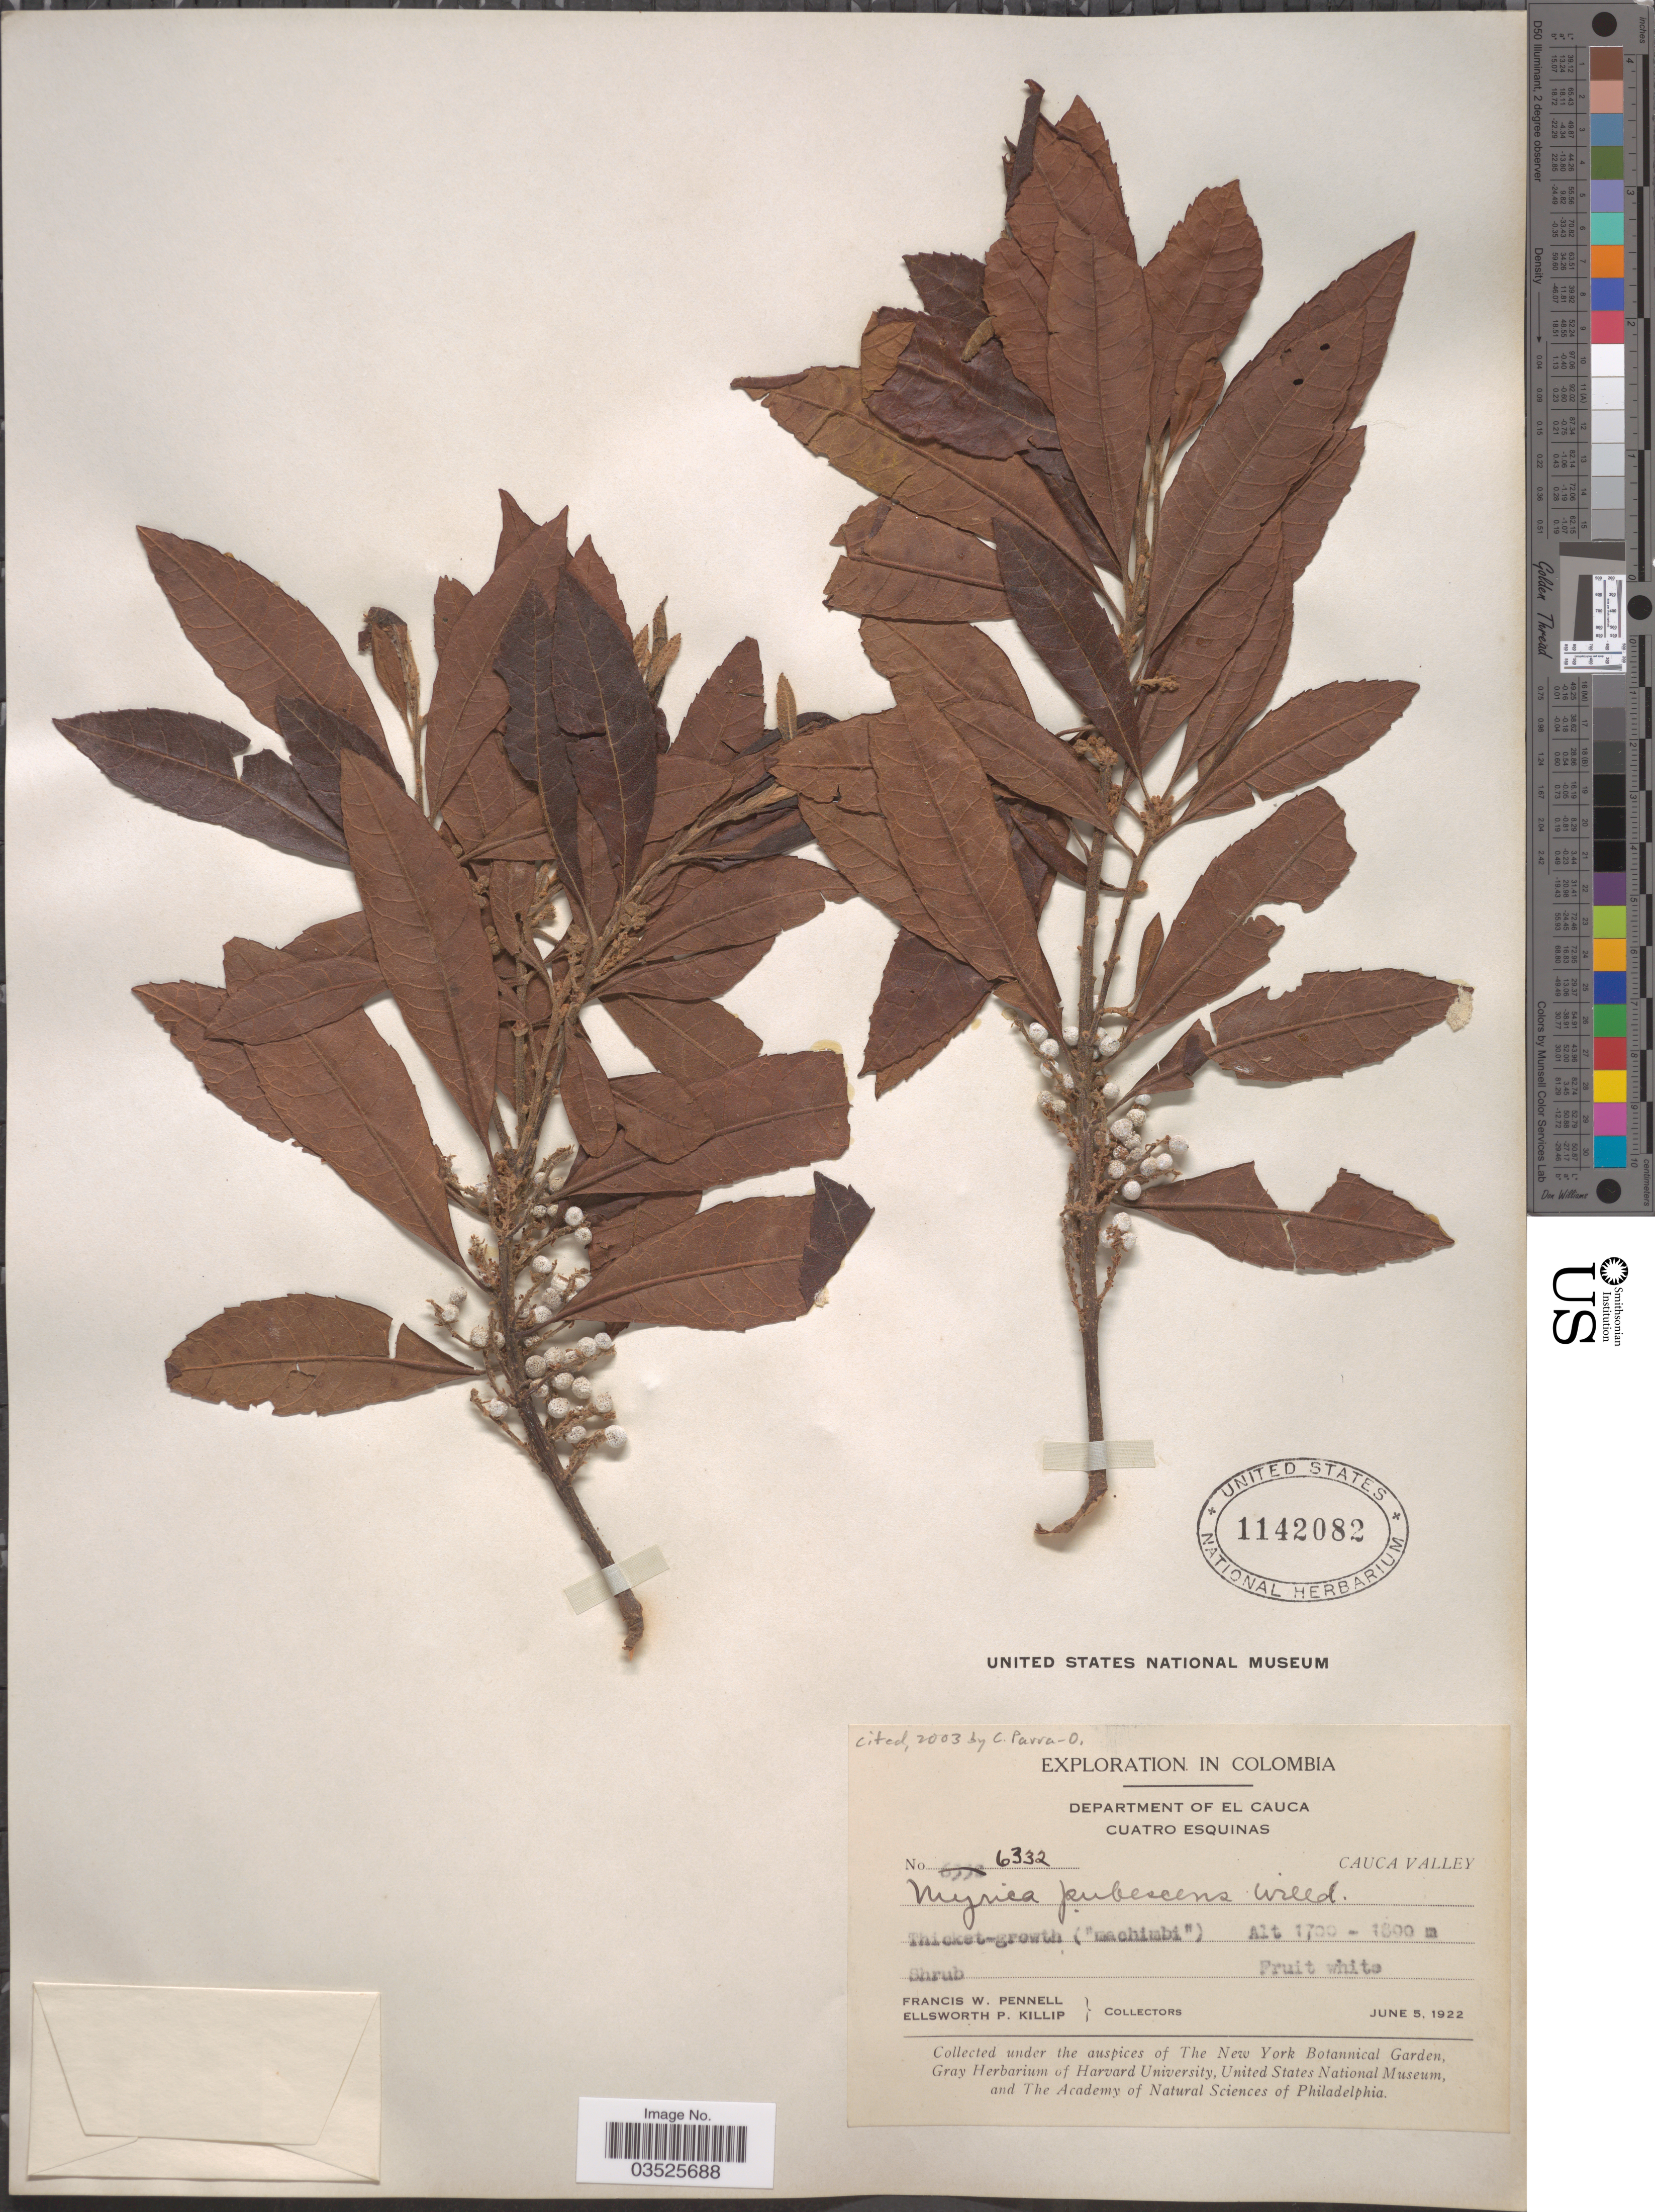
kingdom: Plantae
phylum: Tracheophyta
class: Magnoliopsida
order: Fagales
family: Myricaceae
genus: Morella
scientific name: Morella pubescens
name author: (Humb. & Bonpl. ex Willd.) Wilbur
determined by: Strong, M. T., (US), Smithsonian Institution - National Museum of Natural History (UNITED STATES)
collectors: F. W. Pennell & E. P. Killip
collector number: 6332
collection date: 1922-06-05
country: Colombia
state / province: Cauca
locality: Department of El Cauca, Cuatro Esquinas. Cauca Valley.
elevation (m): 1700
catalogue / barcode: US 1142082